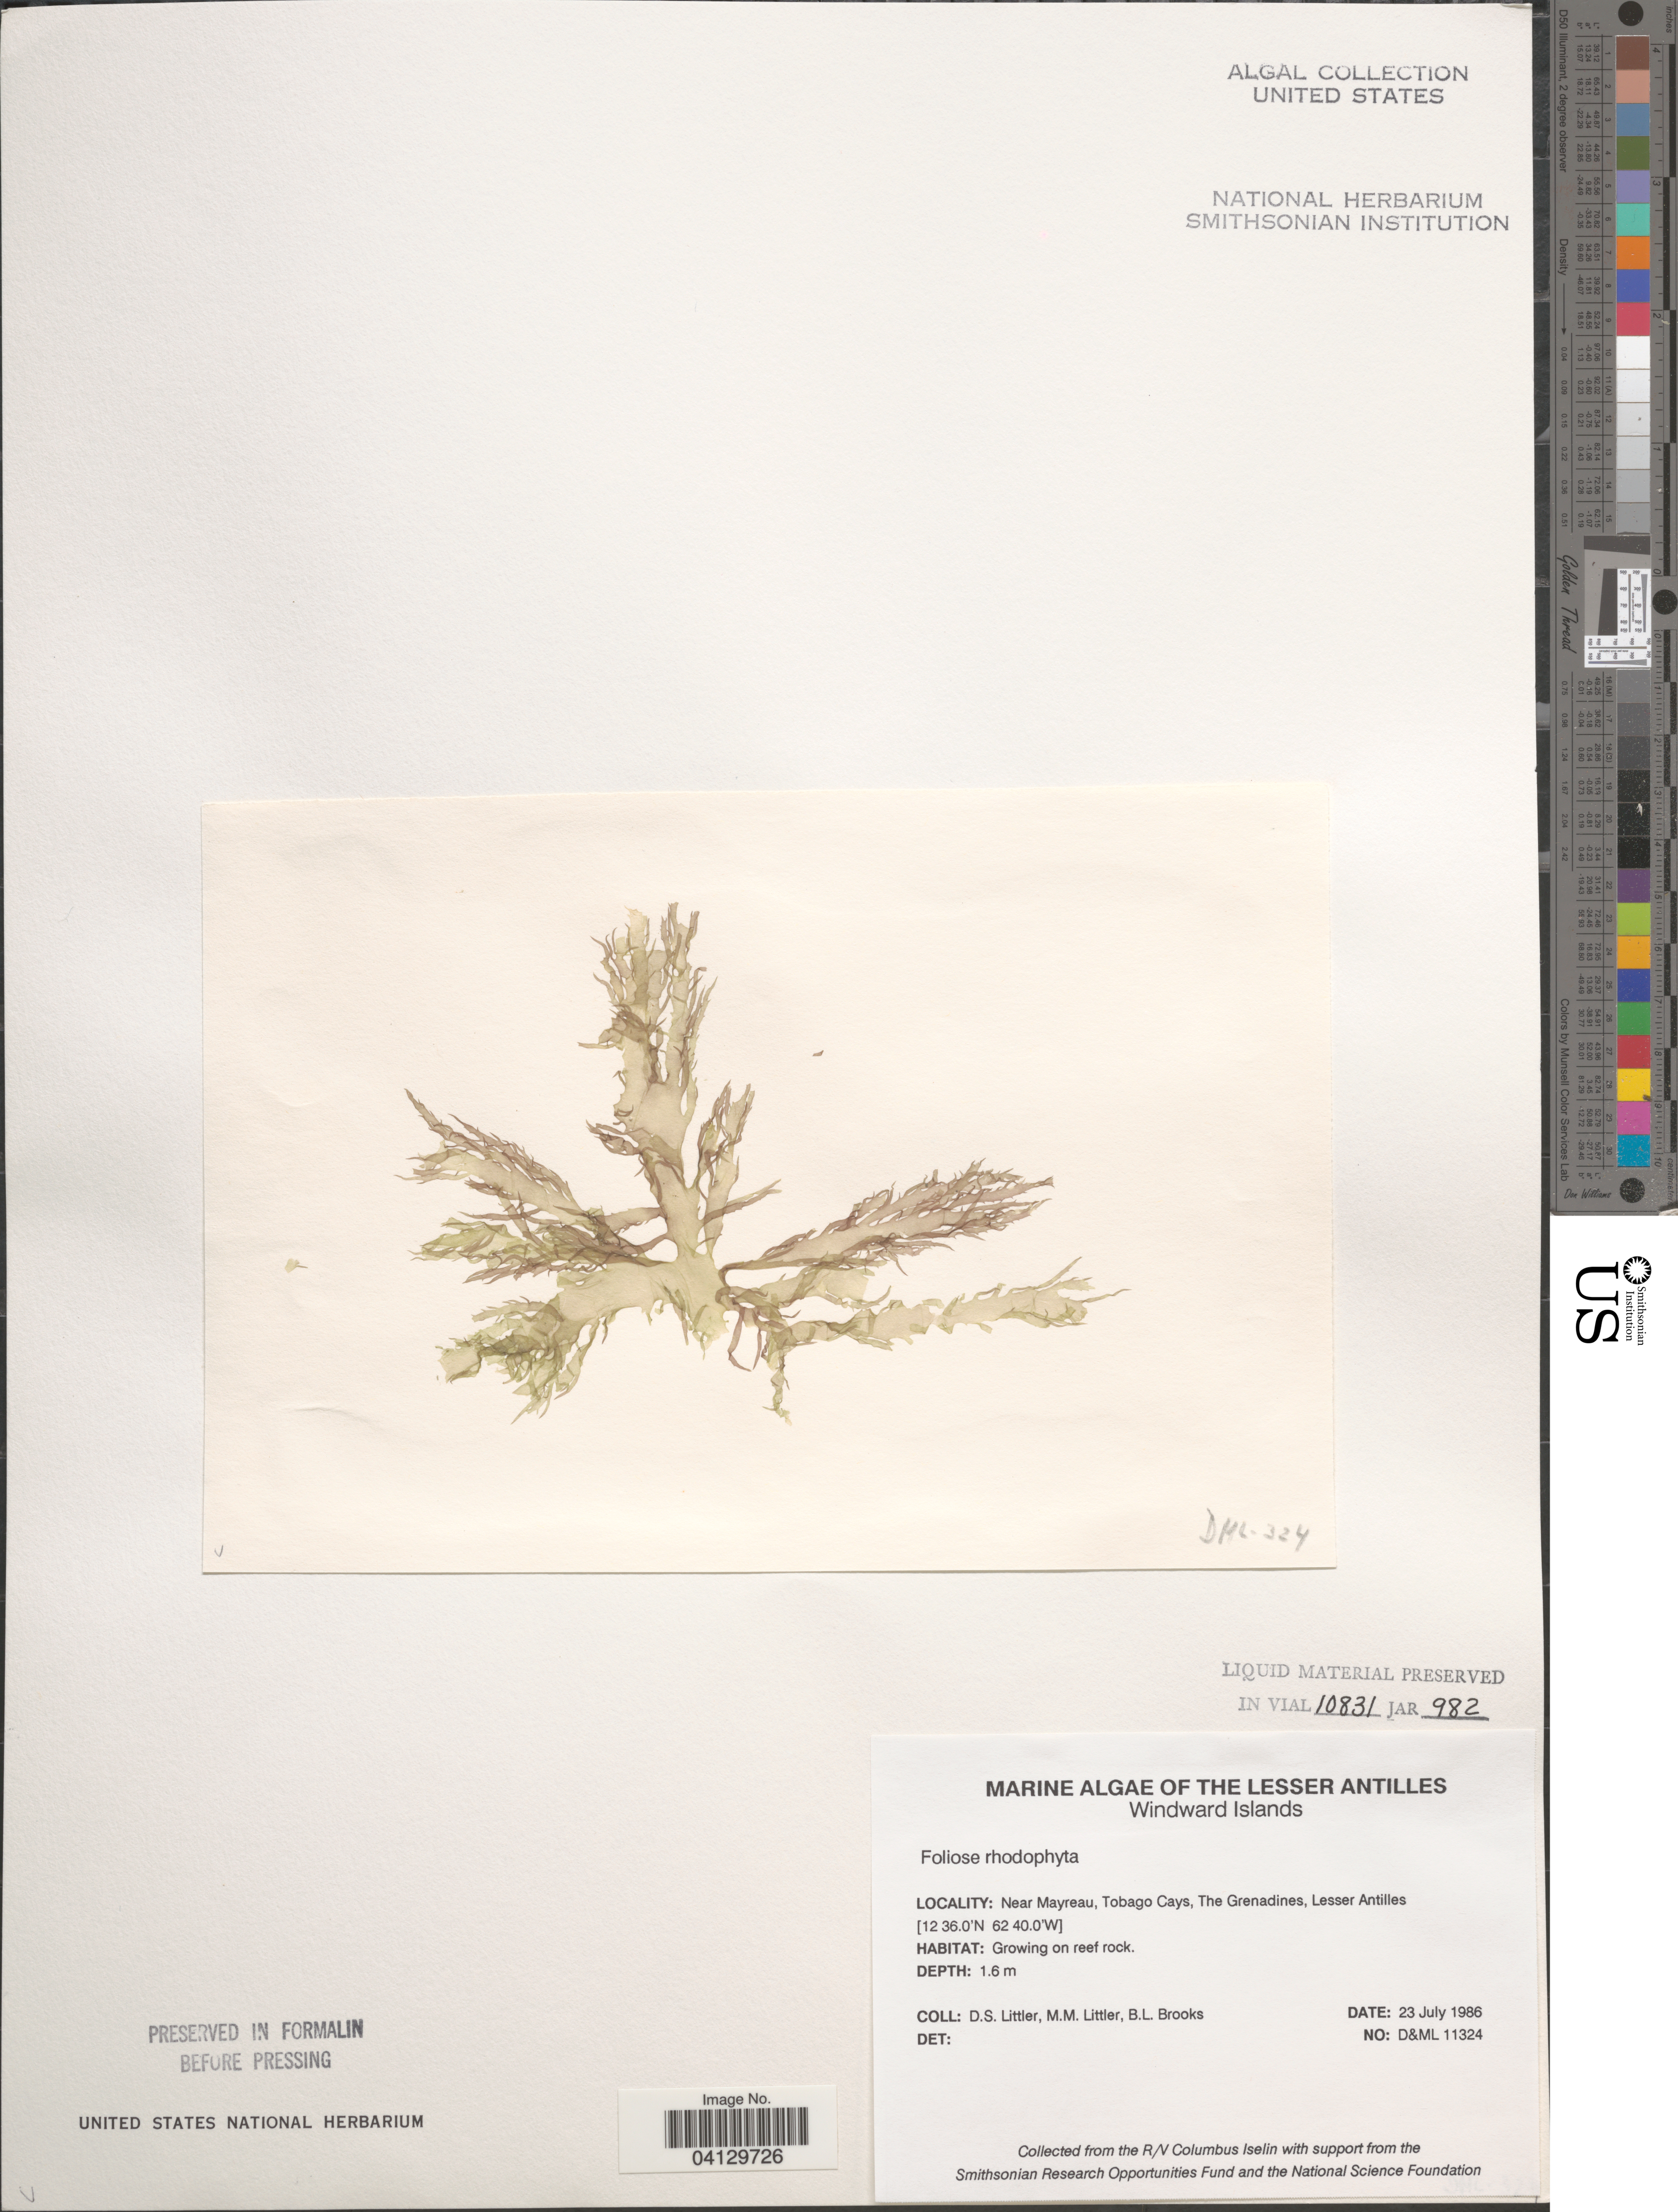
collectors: D. S. Littler & B. Brooks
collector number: D&ML11324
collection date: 1986-07-23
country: St. Vincent - Grenadines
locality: The Lesser Antilles. Windward Islands. Near Mayreau, Tobago Cays, The Grenadines.